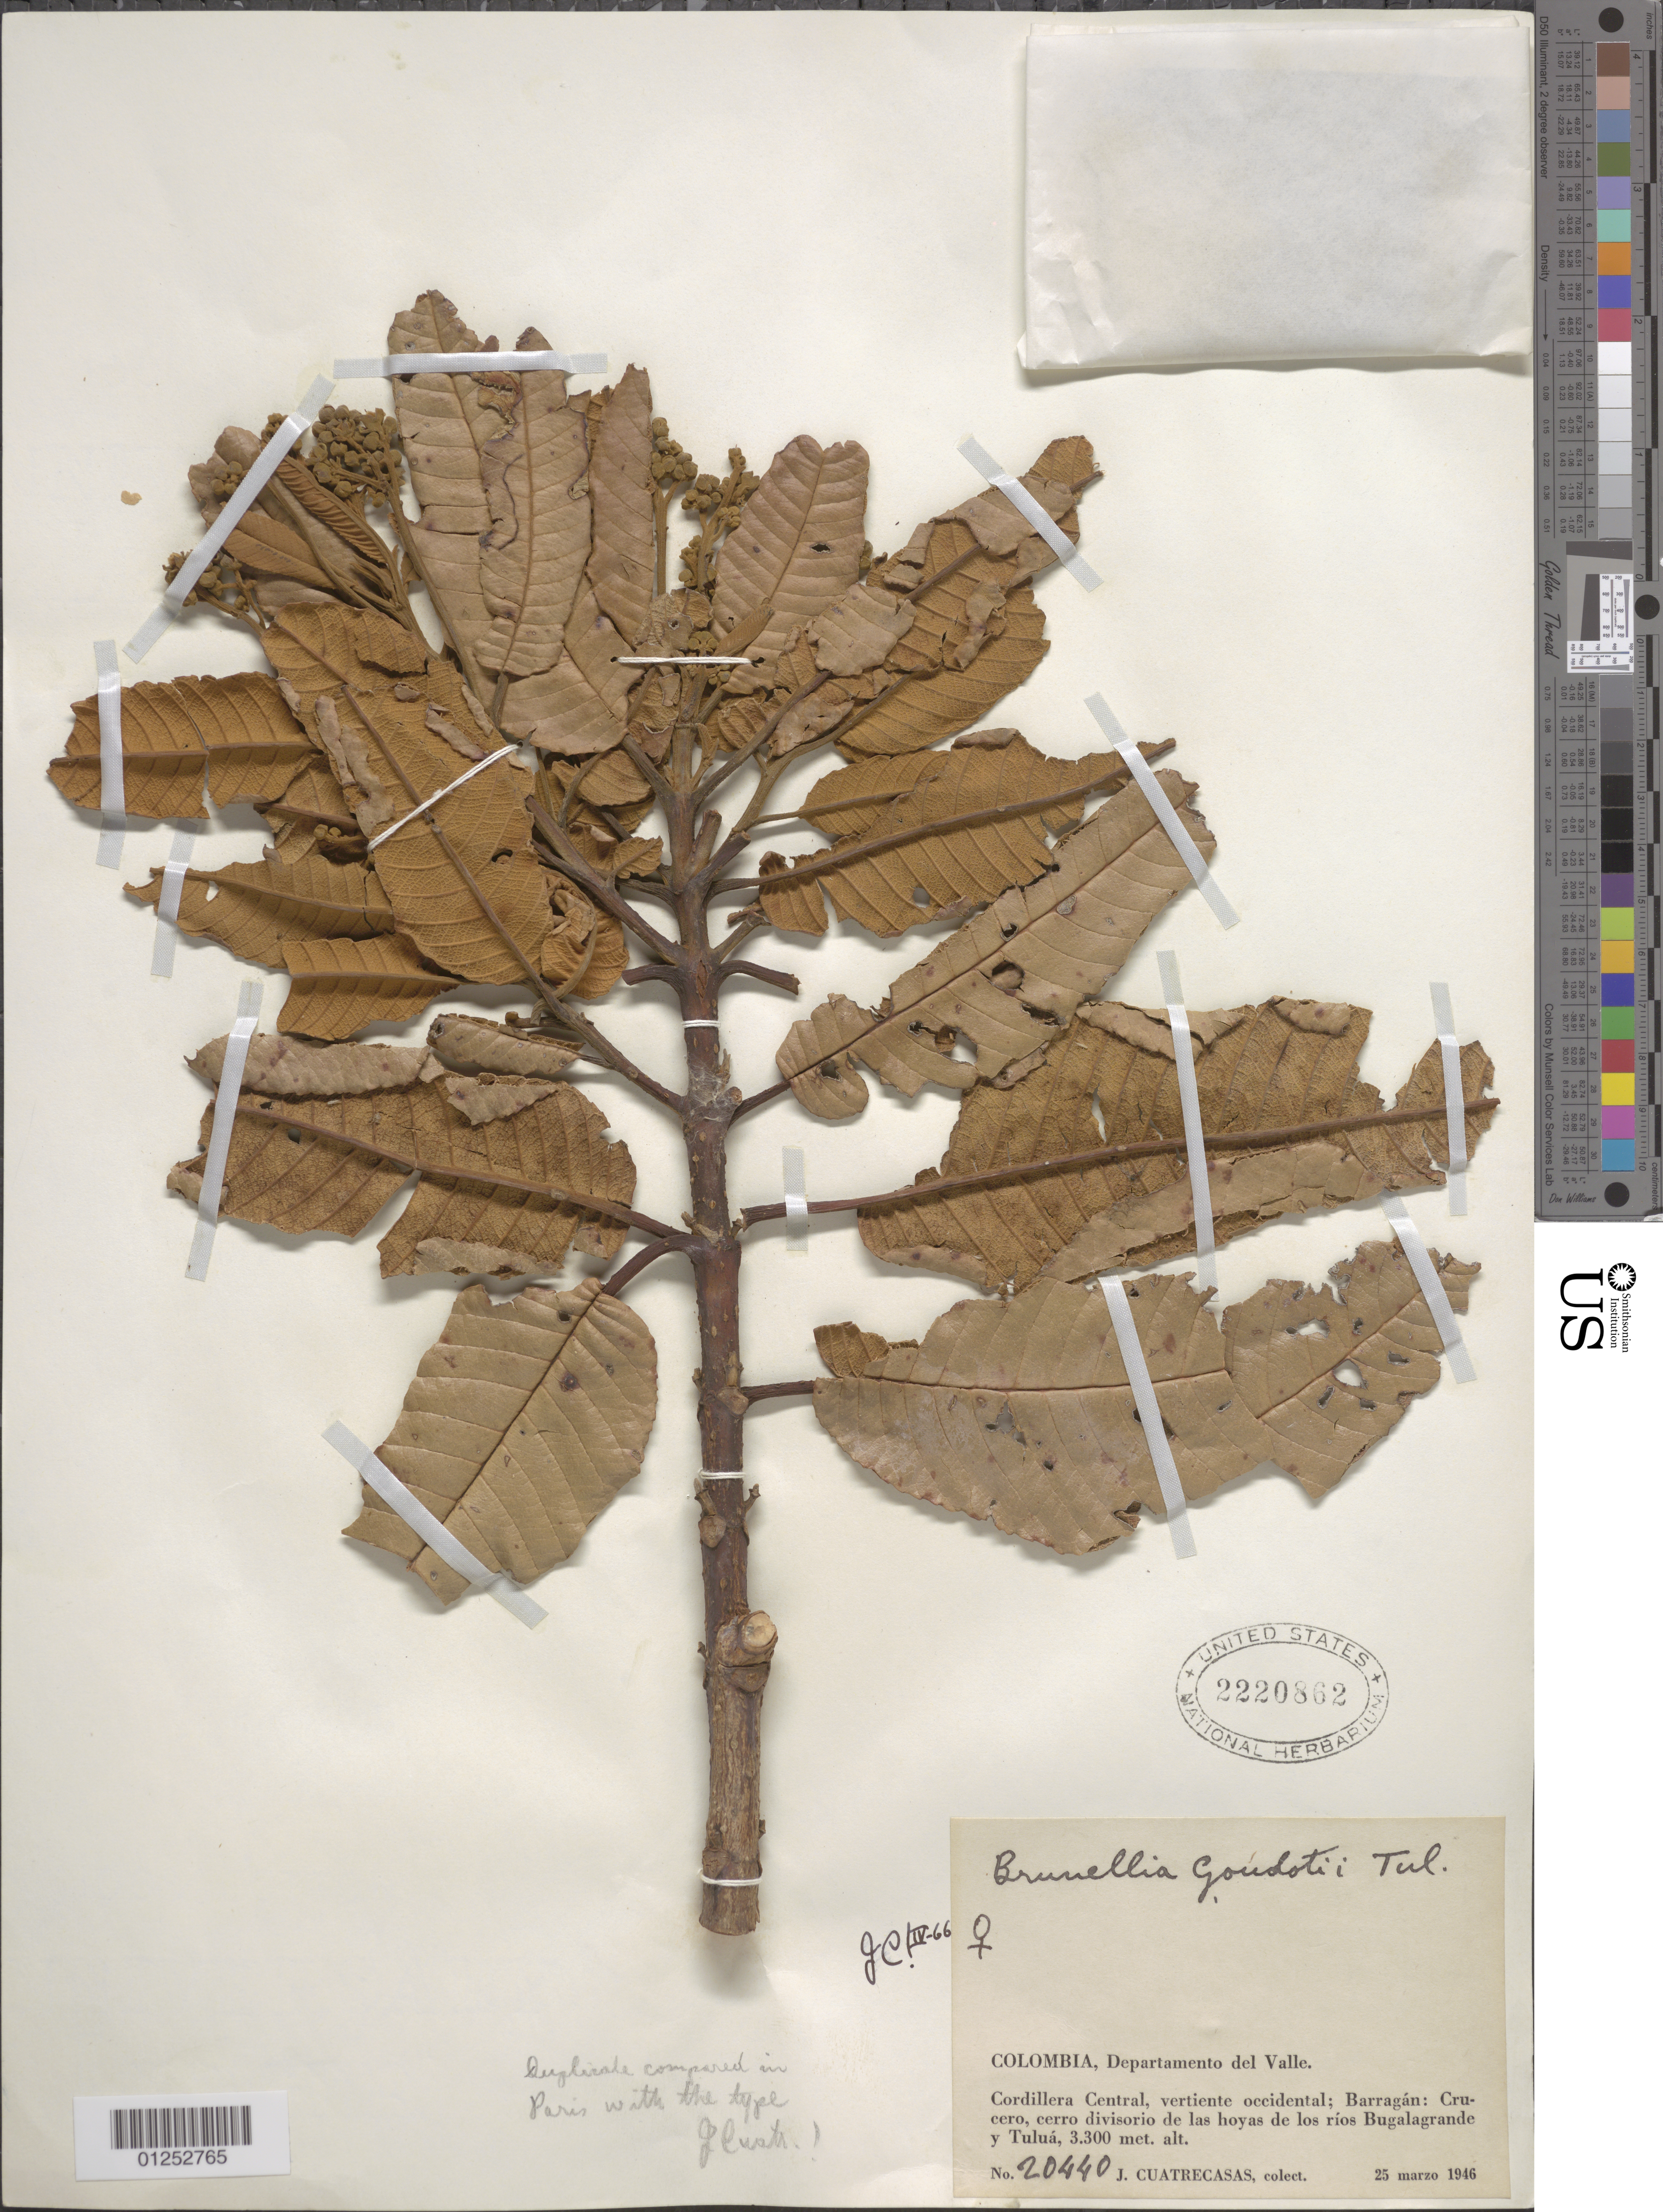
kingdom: Plantae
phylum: Tracheophyta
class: Magnoliopsida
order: Oxalidales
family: Brunelliaceae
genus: Brunellia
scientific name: Brunellia goudotii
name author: Tul.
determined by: Cuatrecasas, J.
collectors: J. Cuatrecasas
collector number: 20440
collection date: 1946-03-25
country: Colombia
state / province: Valle del Cauca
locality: Cordillera Central, vertiente occidental; Barragan: Crucero, cerro divisorio de las hoyas de los río Bugalagrande y Tuluá.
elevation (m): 3300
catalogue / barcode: US 2220862